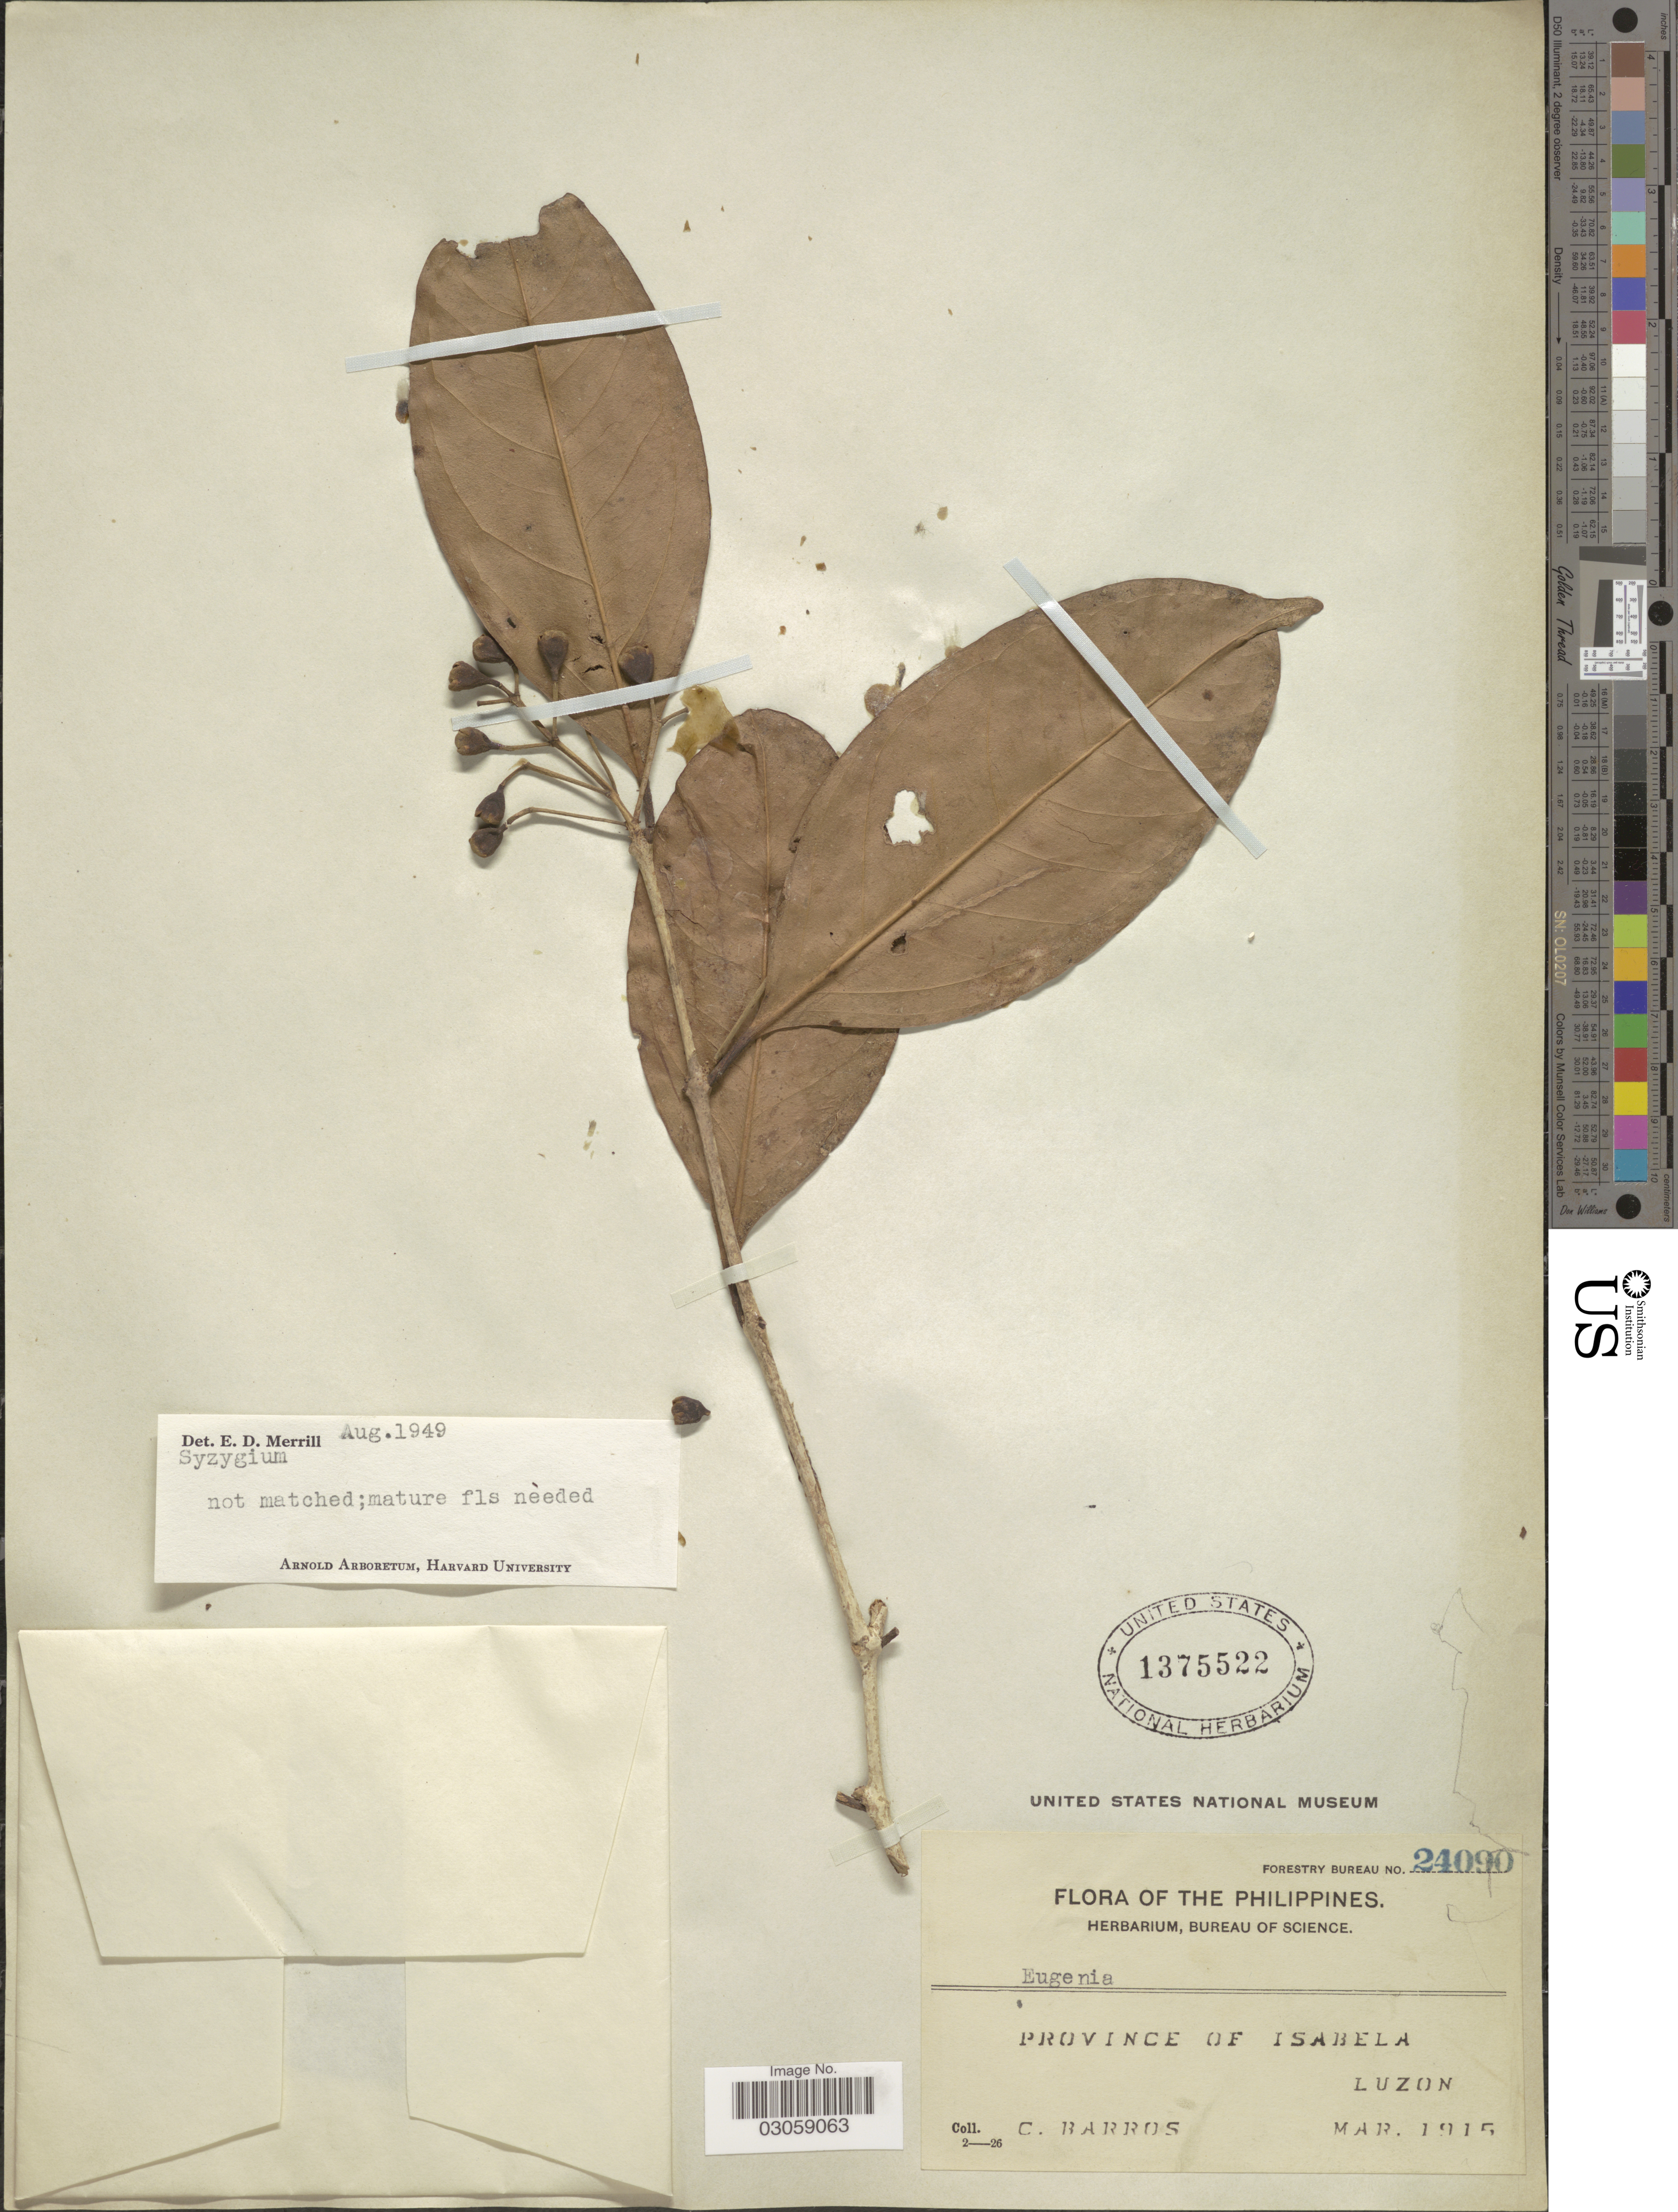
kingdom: Plantae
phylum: Tracheophyta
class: Magnoliopsida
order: Myrtales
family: Myrtaceae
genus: Syzygium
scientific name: Syzygium sp.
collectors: C. Barros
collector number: Forestry Bureau 24090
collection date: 1915-03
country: Philippines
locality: Province of Isabela, Luzon.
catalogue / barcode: US 1375522